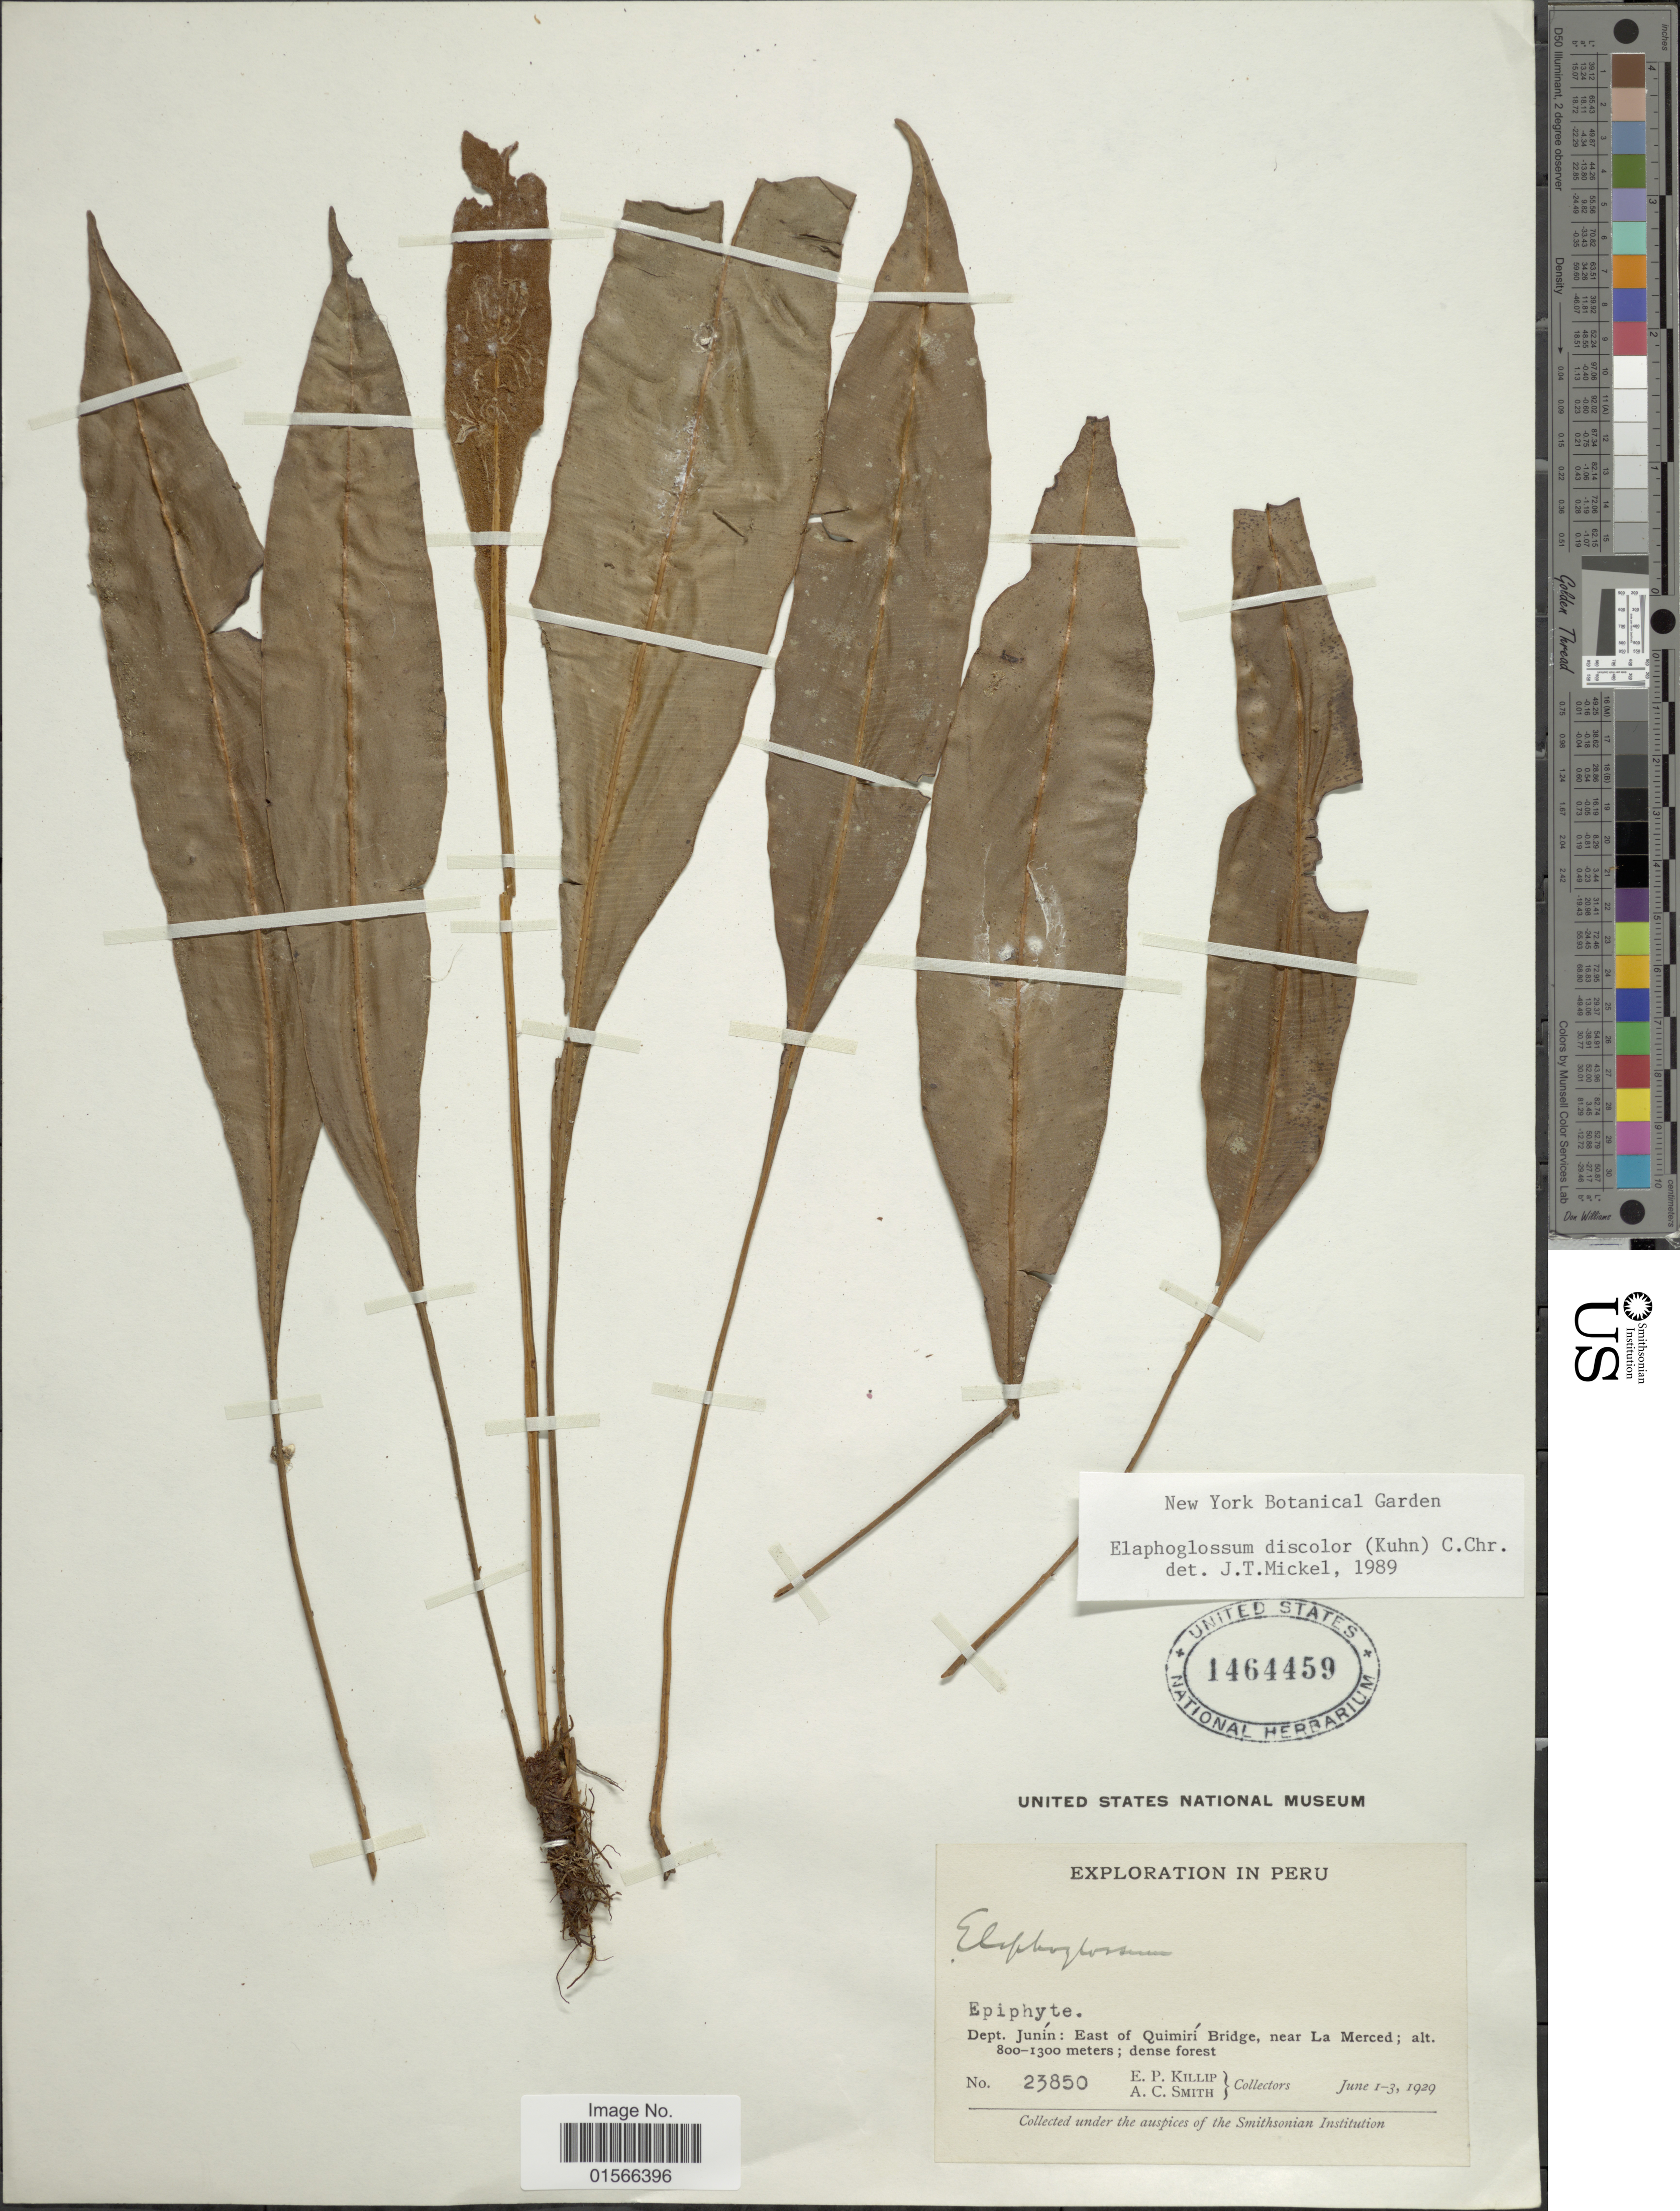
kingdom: Plantae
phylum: Tracheophyta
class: Polypodiopsida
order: Polypodiales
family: Dryopteridaceae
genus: Elaphoglossum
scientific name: Elaphoglossum discolor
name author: (Kuhn) C. Chr.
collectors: E. P. Killip & A. C. Smith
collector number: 23850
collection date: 1929-06-01/1929-06-03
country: Peru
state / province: Junín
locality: Dept. Junín: East of Quimirí Bridge, near La Merced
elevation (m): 800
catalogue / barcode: US 1464459